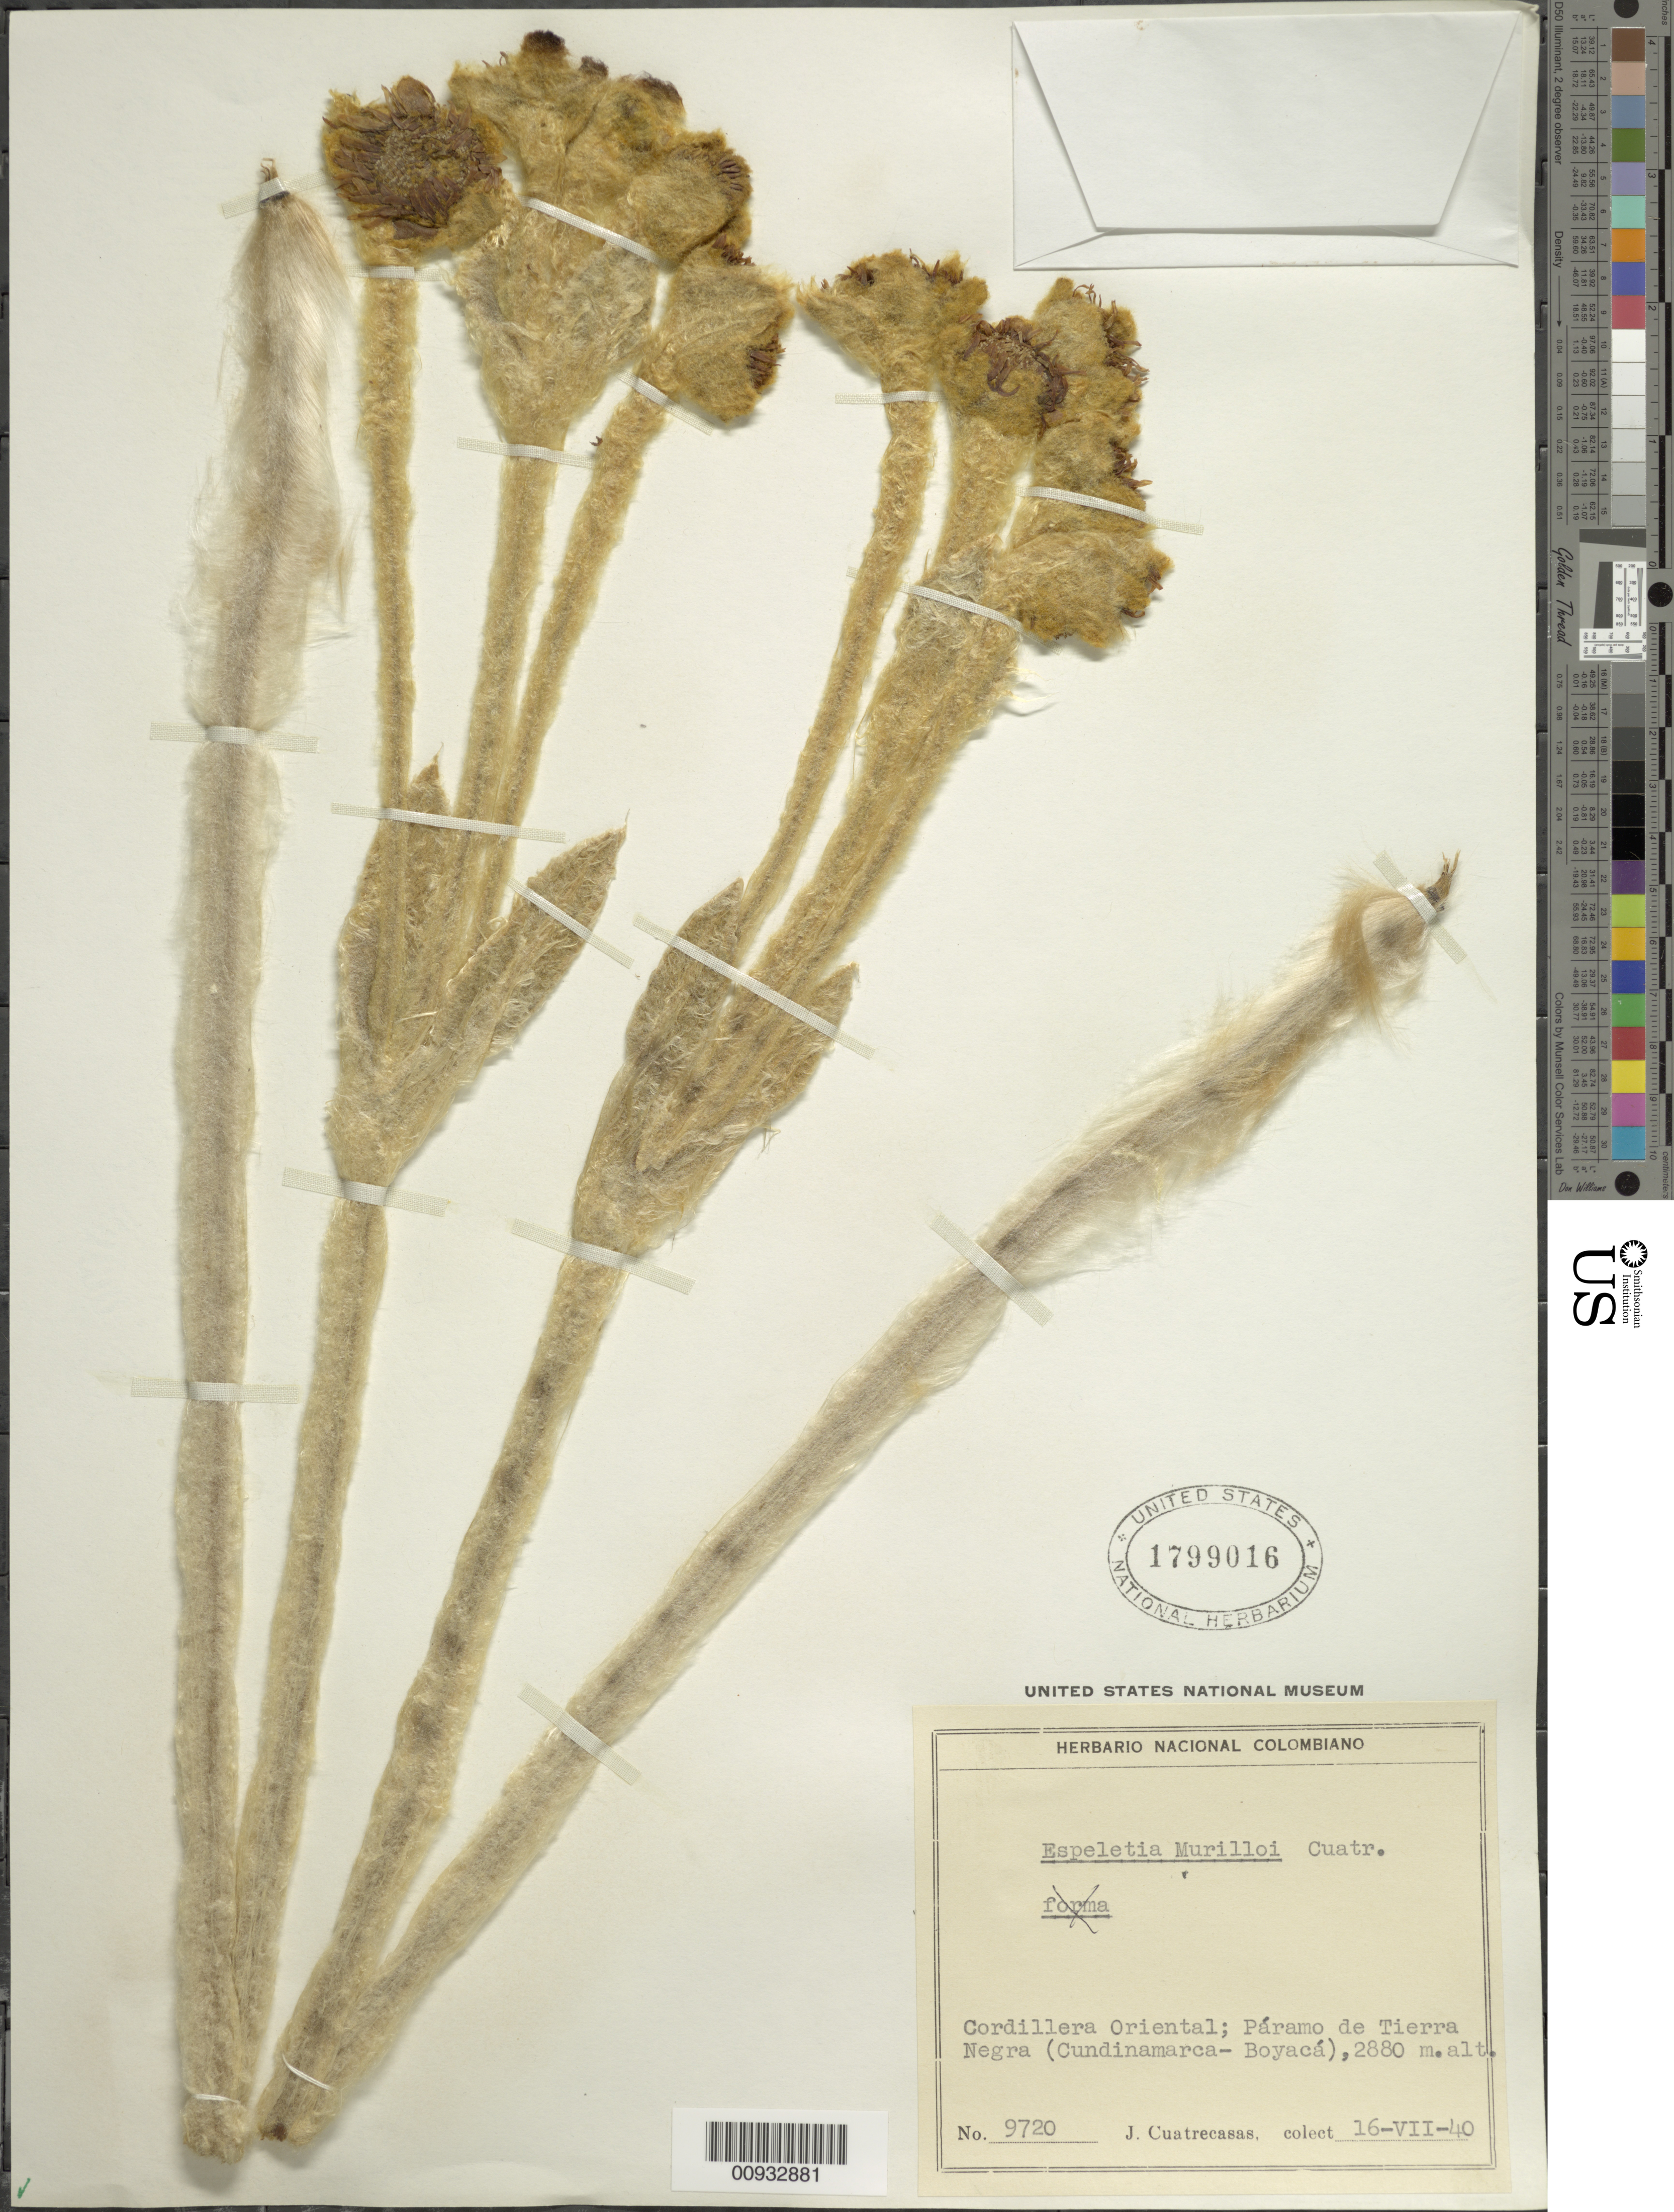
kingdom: Plantae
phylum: Tracheophyta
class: Magnoliopsida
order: Asterales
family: Asteraceae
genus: Espeletia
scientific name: Espeletia murilloi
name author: Cuatrec.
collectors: J. Cuatrecasas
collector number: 9720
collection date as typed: Transcribed d/m/y: 16/7/40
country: Colombia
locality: Cordillera Oriental, Paramo de Tierra Negra (Cundinamarca-Boyaca)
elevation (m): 2880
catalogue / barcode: US 1799016